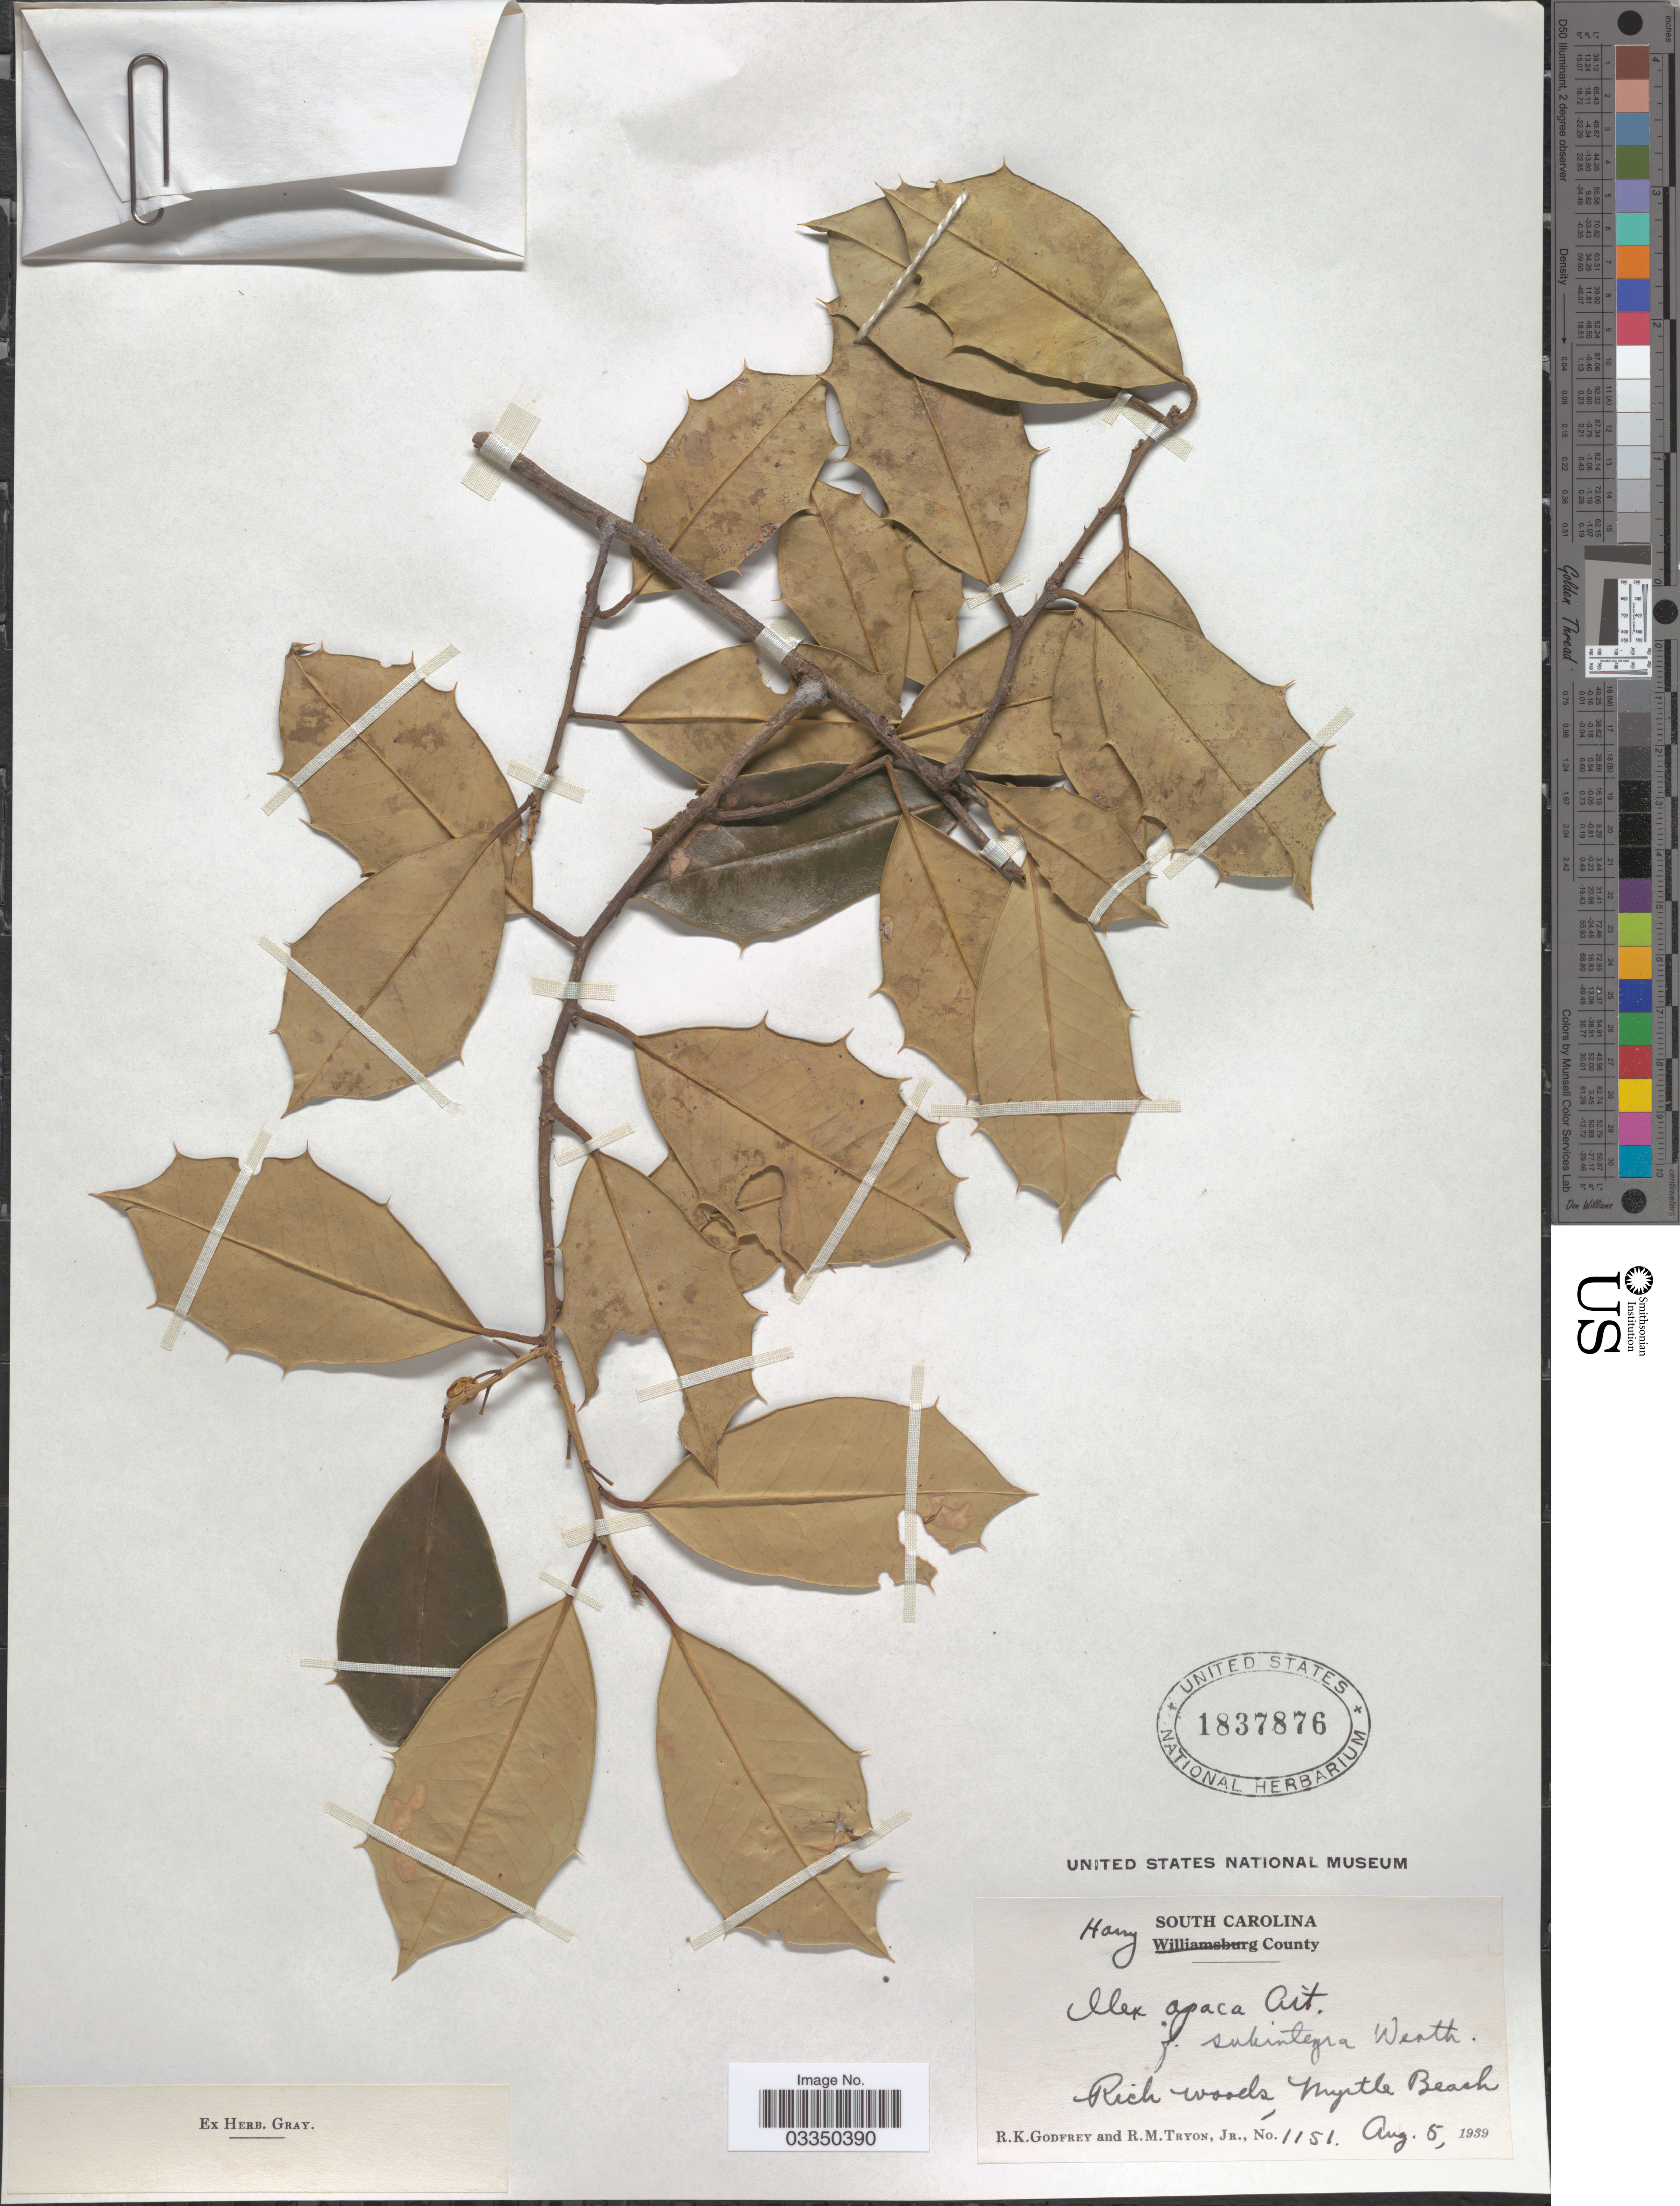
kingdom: Plantae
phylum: Tracheophyta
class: Magnoliopsida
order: Aquifoliales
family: Aquifoliaceae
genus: Ilex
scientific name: Ilex opaca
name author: Aiton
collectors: R. K. Godfrey & R. Tryon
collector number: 1151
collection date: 1939-08-05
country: United States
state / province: South Carolina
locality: Horry County. Myrtle Beach.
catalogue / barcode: US 1837876